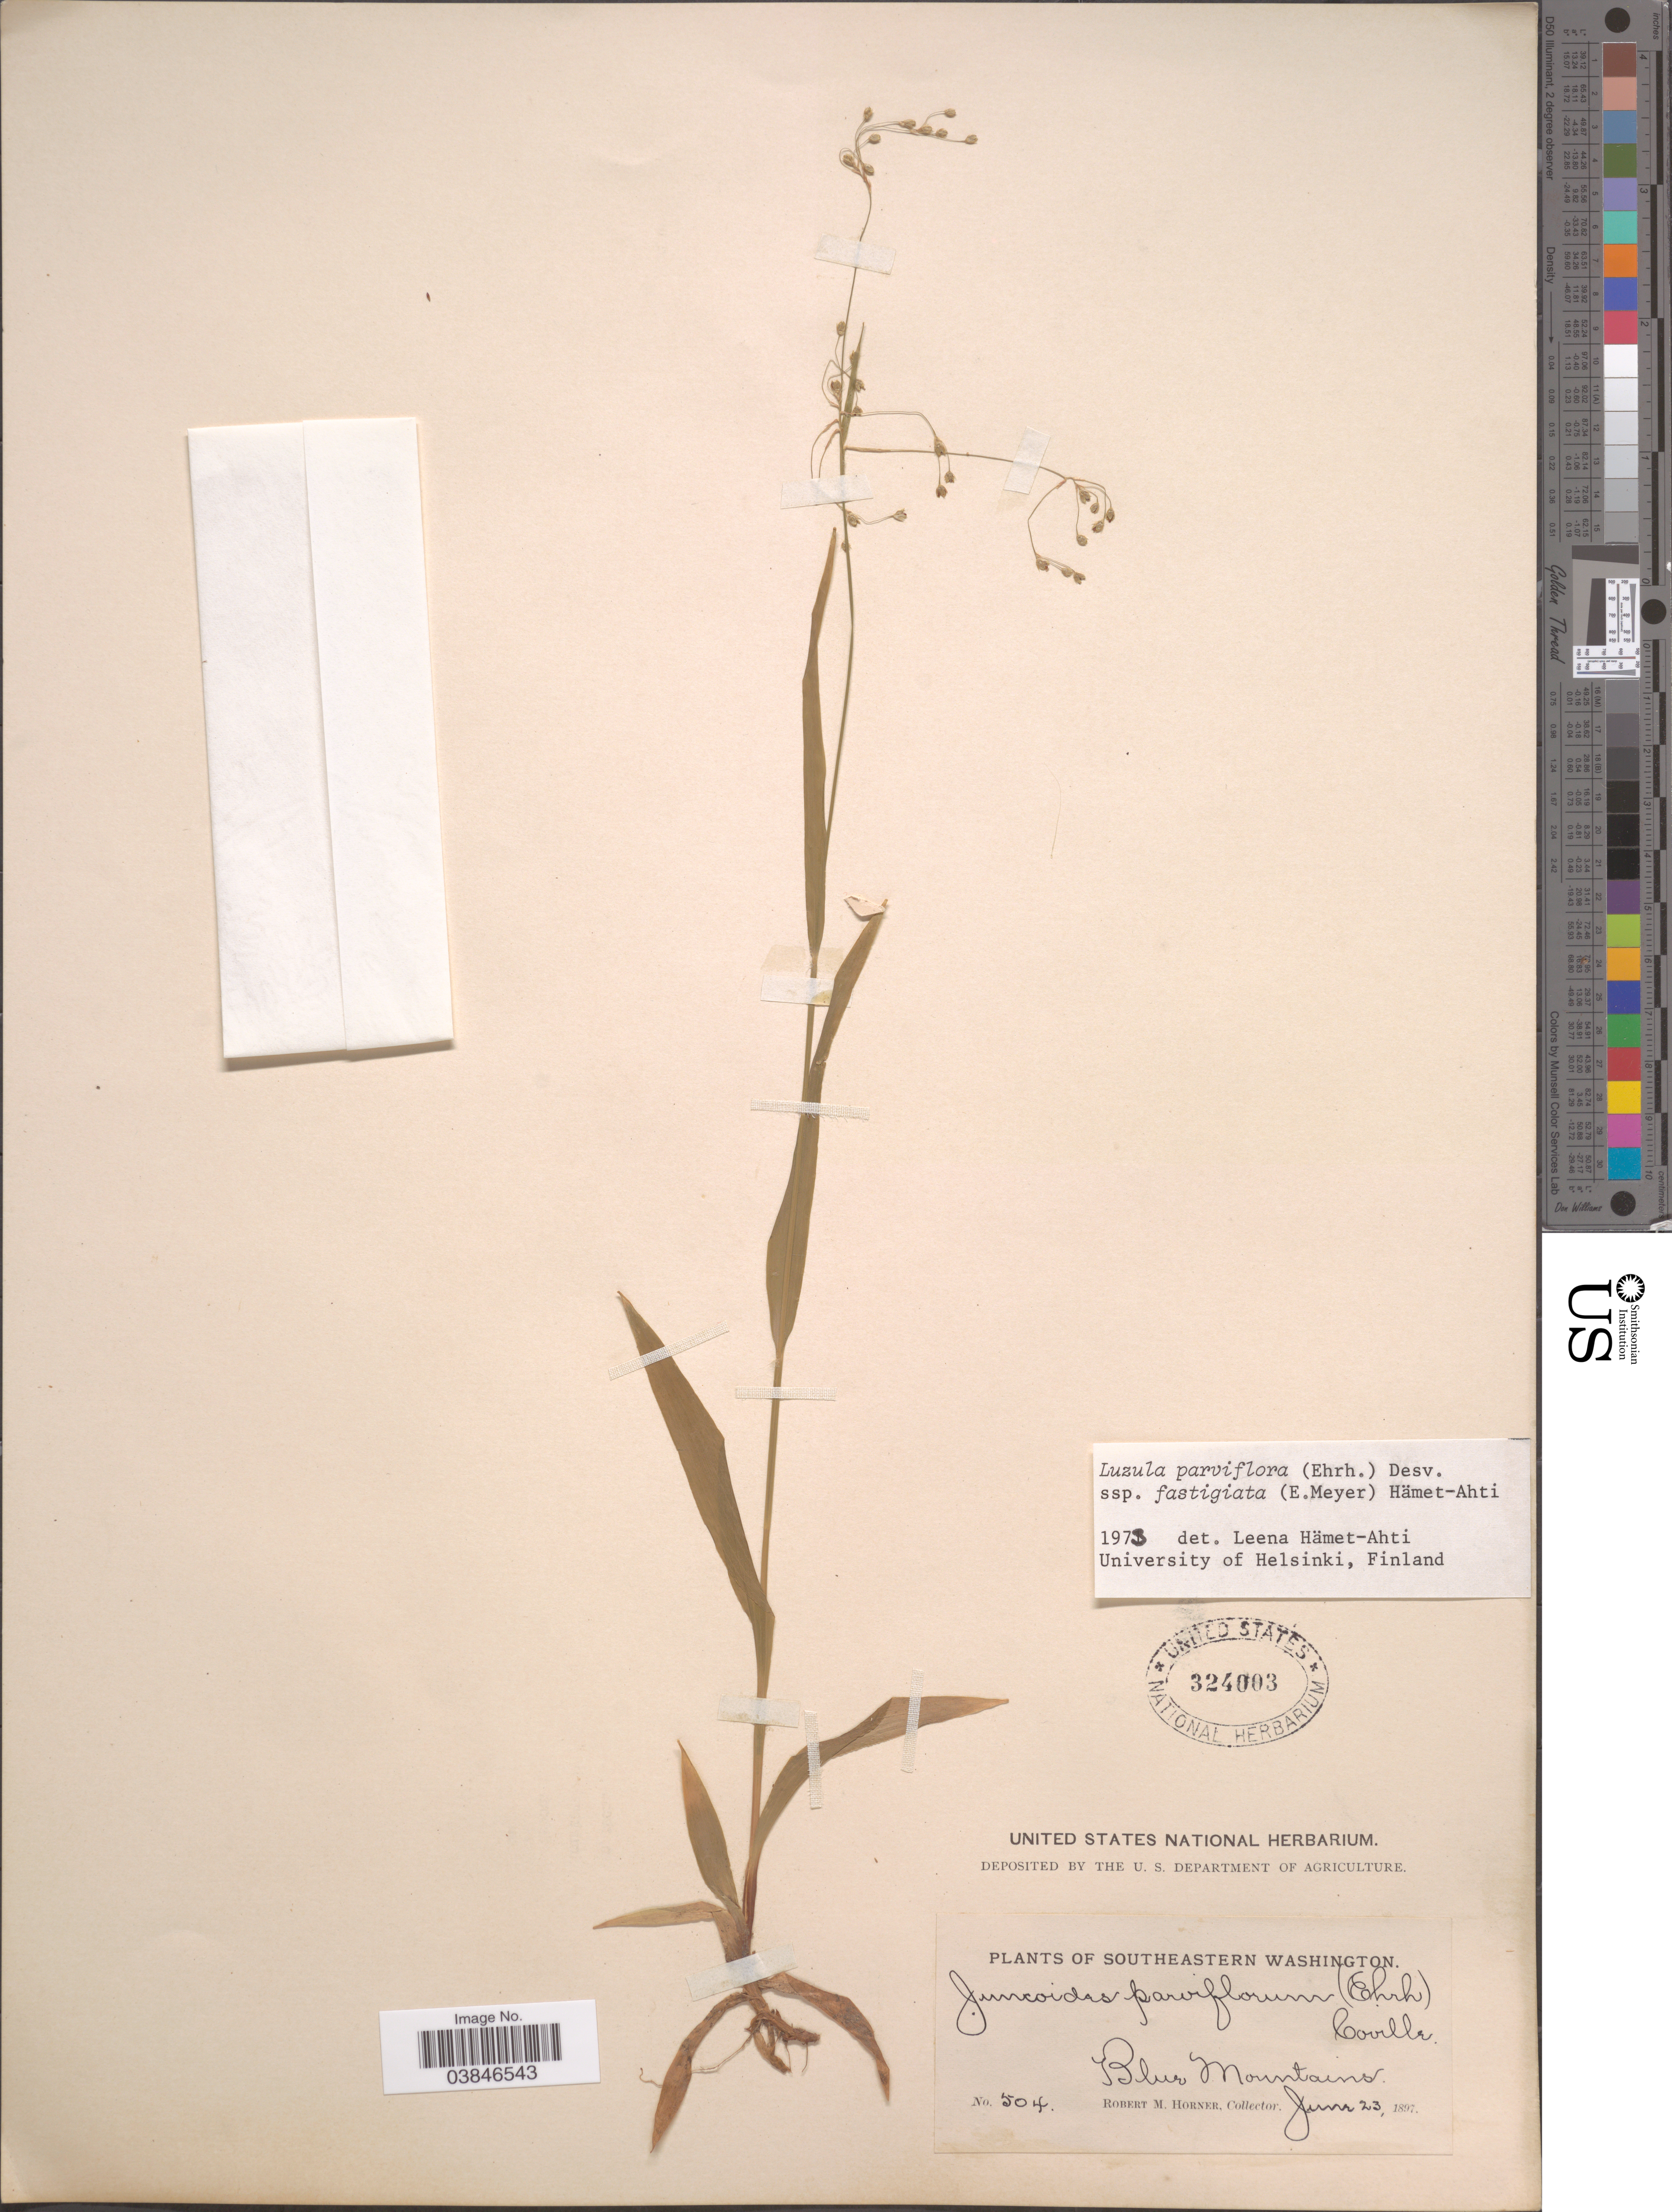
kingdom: Plantae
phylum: Tracheophyta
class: Liliopsida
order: Poales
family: Juncaceae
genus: Luzula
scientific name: Luzula parviflora subsp. fastigiata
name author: Buchenau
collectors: R. Horner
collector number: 504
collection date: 1897-06-23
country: United States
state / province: Washington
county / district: Clallam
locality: Southeastern Washington. Blue Mountains.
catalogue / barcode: US 324003